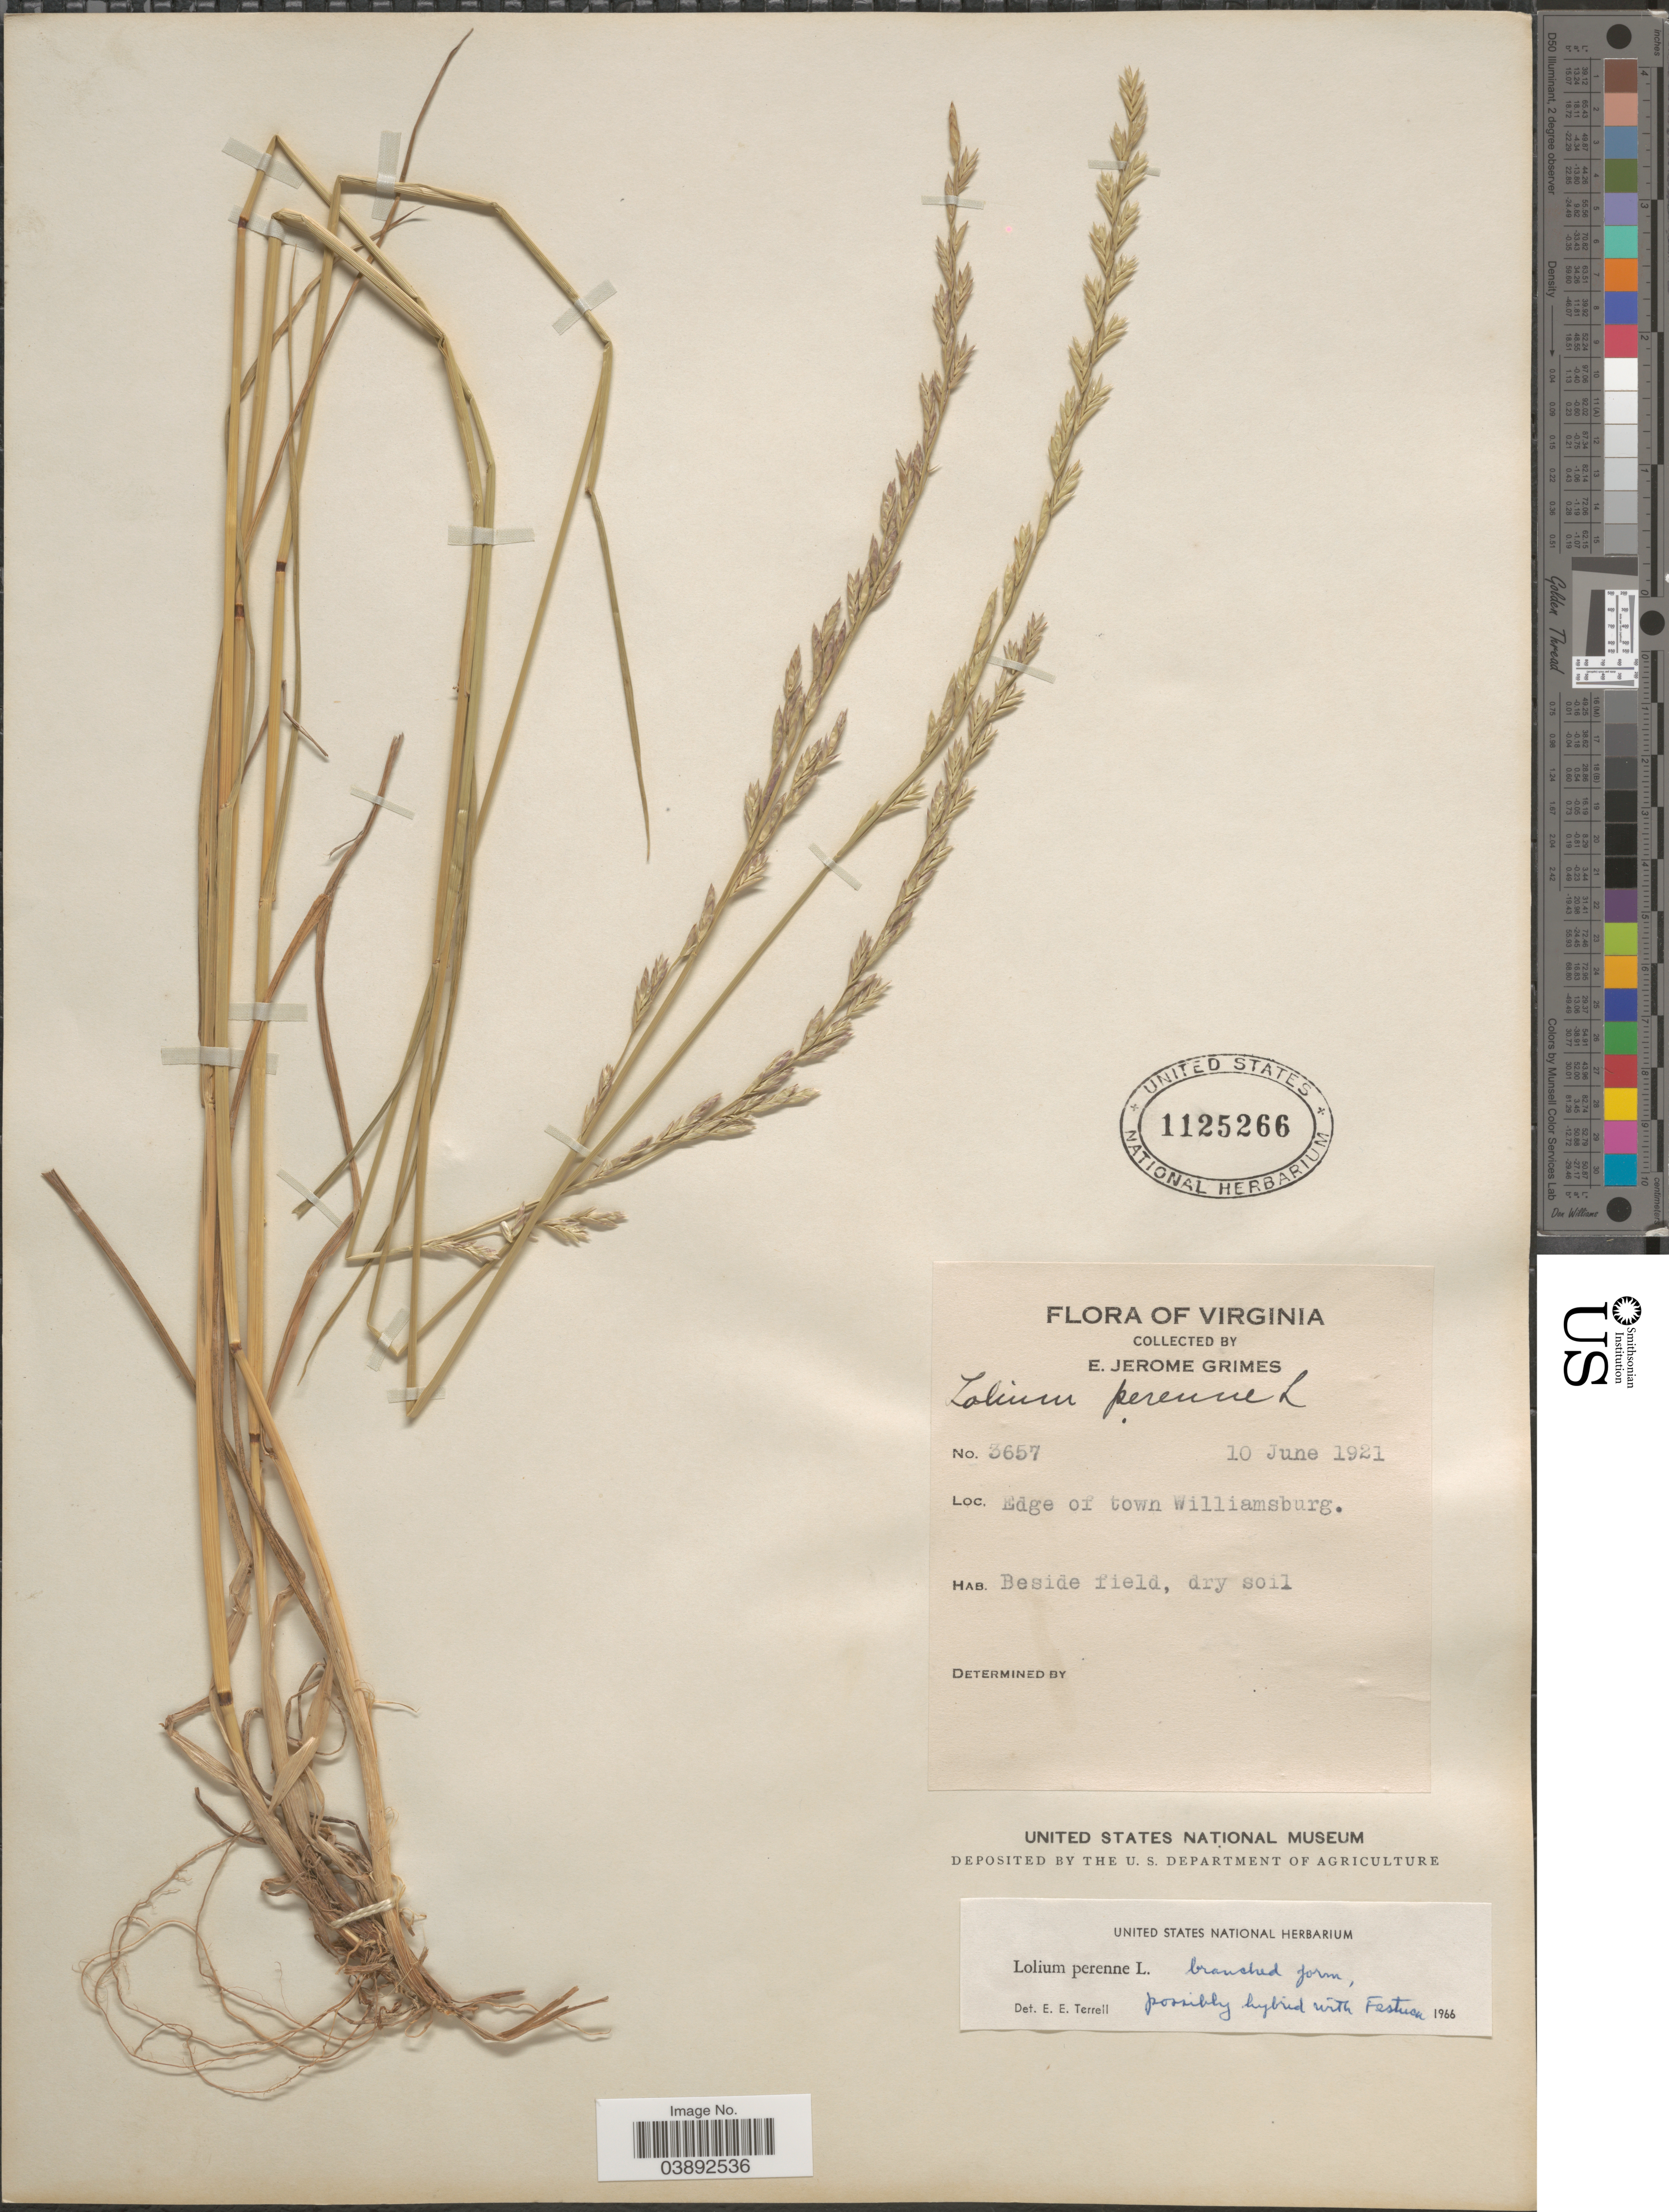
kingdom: Plantae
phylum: Tracheophyta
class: Liliopsida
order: Poales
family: Poaceae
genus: Lolium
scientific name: Lolium perenne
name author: L.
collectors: E. J. Grimes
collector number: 3657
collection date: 1921-06-10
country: United States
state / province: Virginia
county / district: City of Williamsburg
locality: Edge of town Williamsburg.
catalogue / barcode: US 1125266